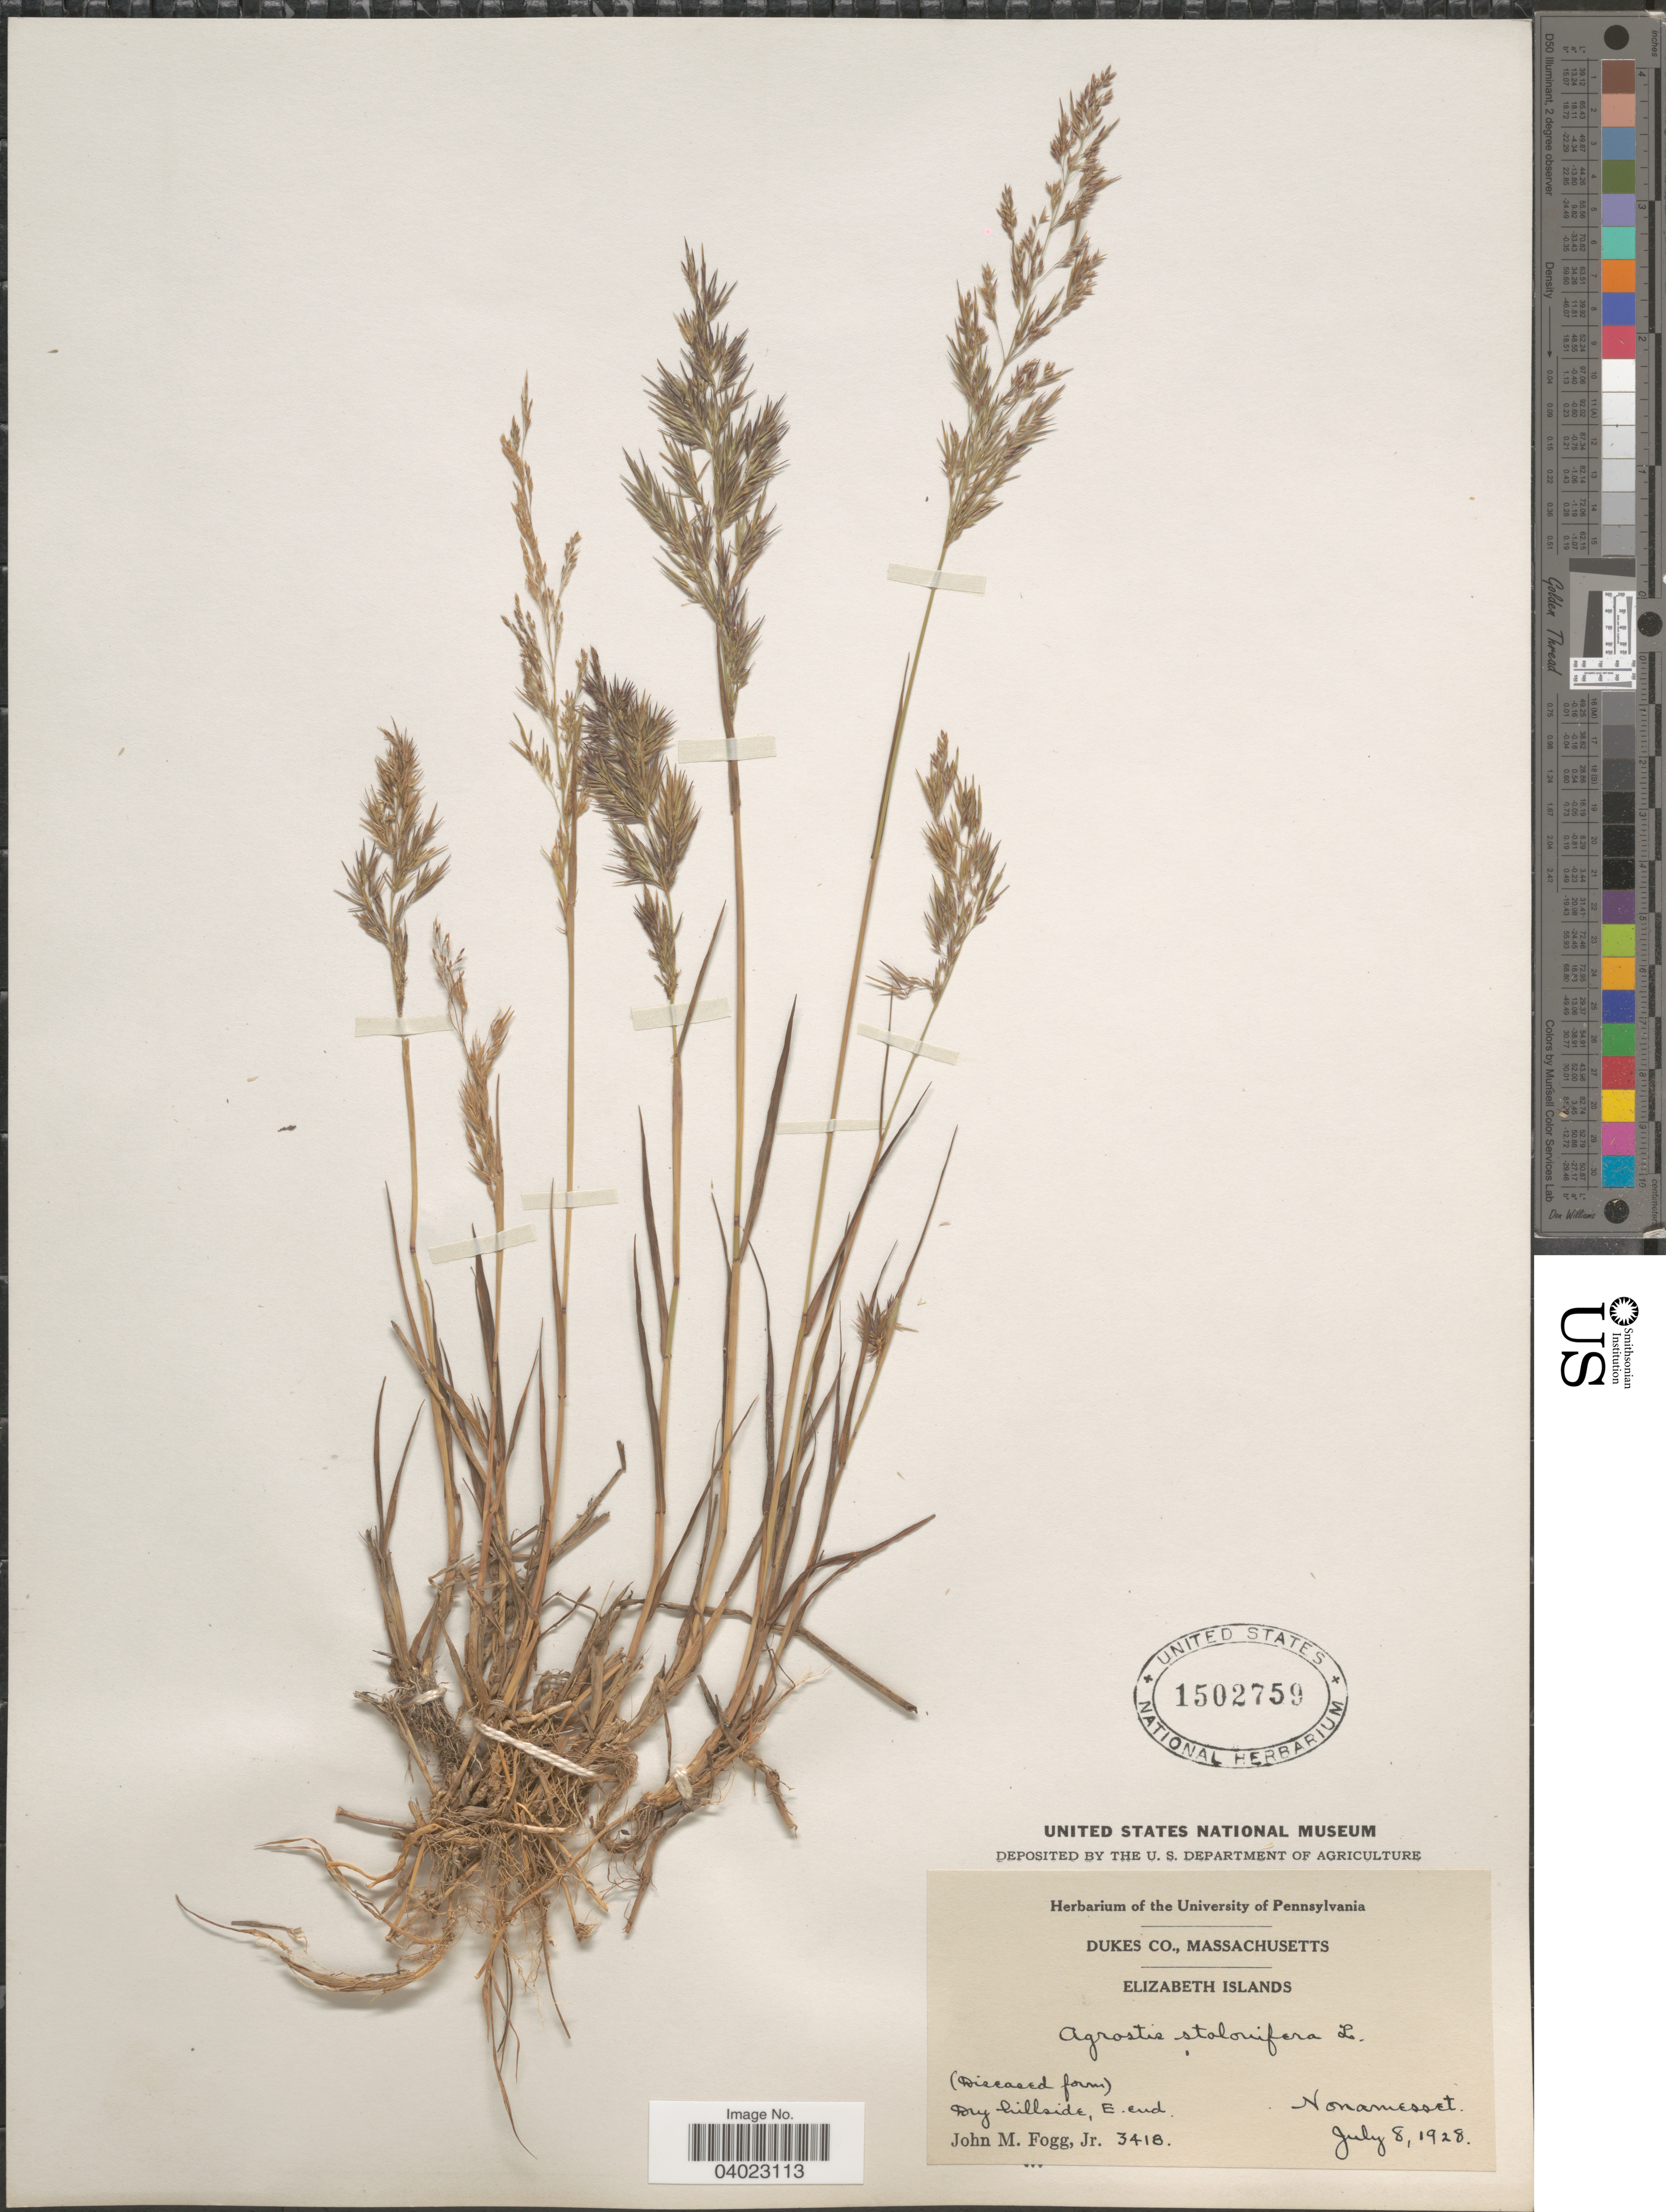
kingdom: Plantae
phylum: Tracheophyta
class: Liliopsida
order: Poales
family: Poaceae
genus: Agrostis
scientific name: Agrostis stolonifera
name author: L.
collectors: J. Fogg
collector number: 3418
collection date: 1928-07-08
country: United States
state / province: Massachusetts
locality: Dukes Co. Elizabeth Islands. Dry hillside, E. end. Nonamesset.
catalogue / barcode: US 1502759